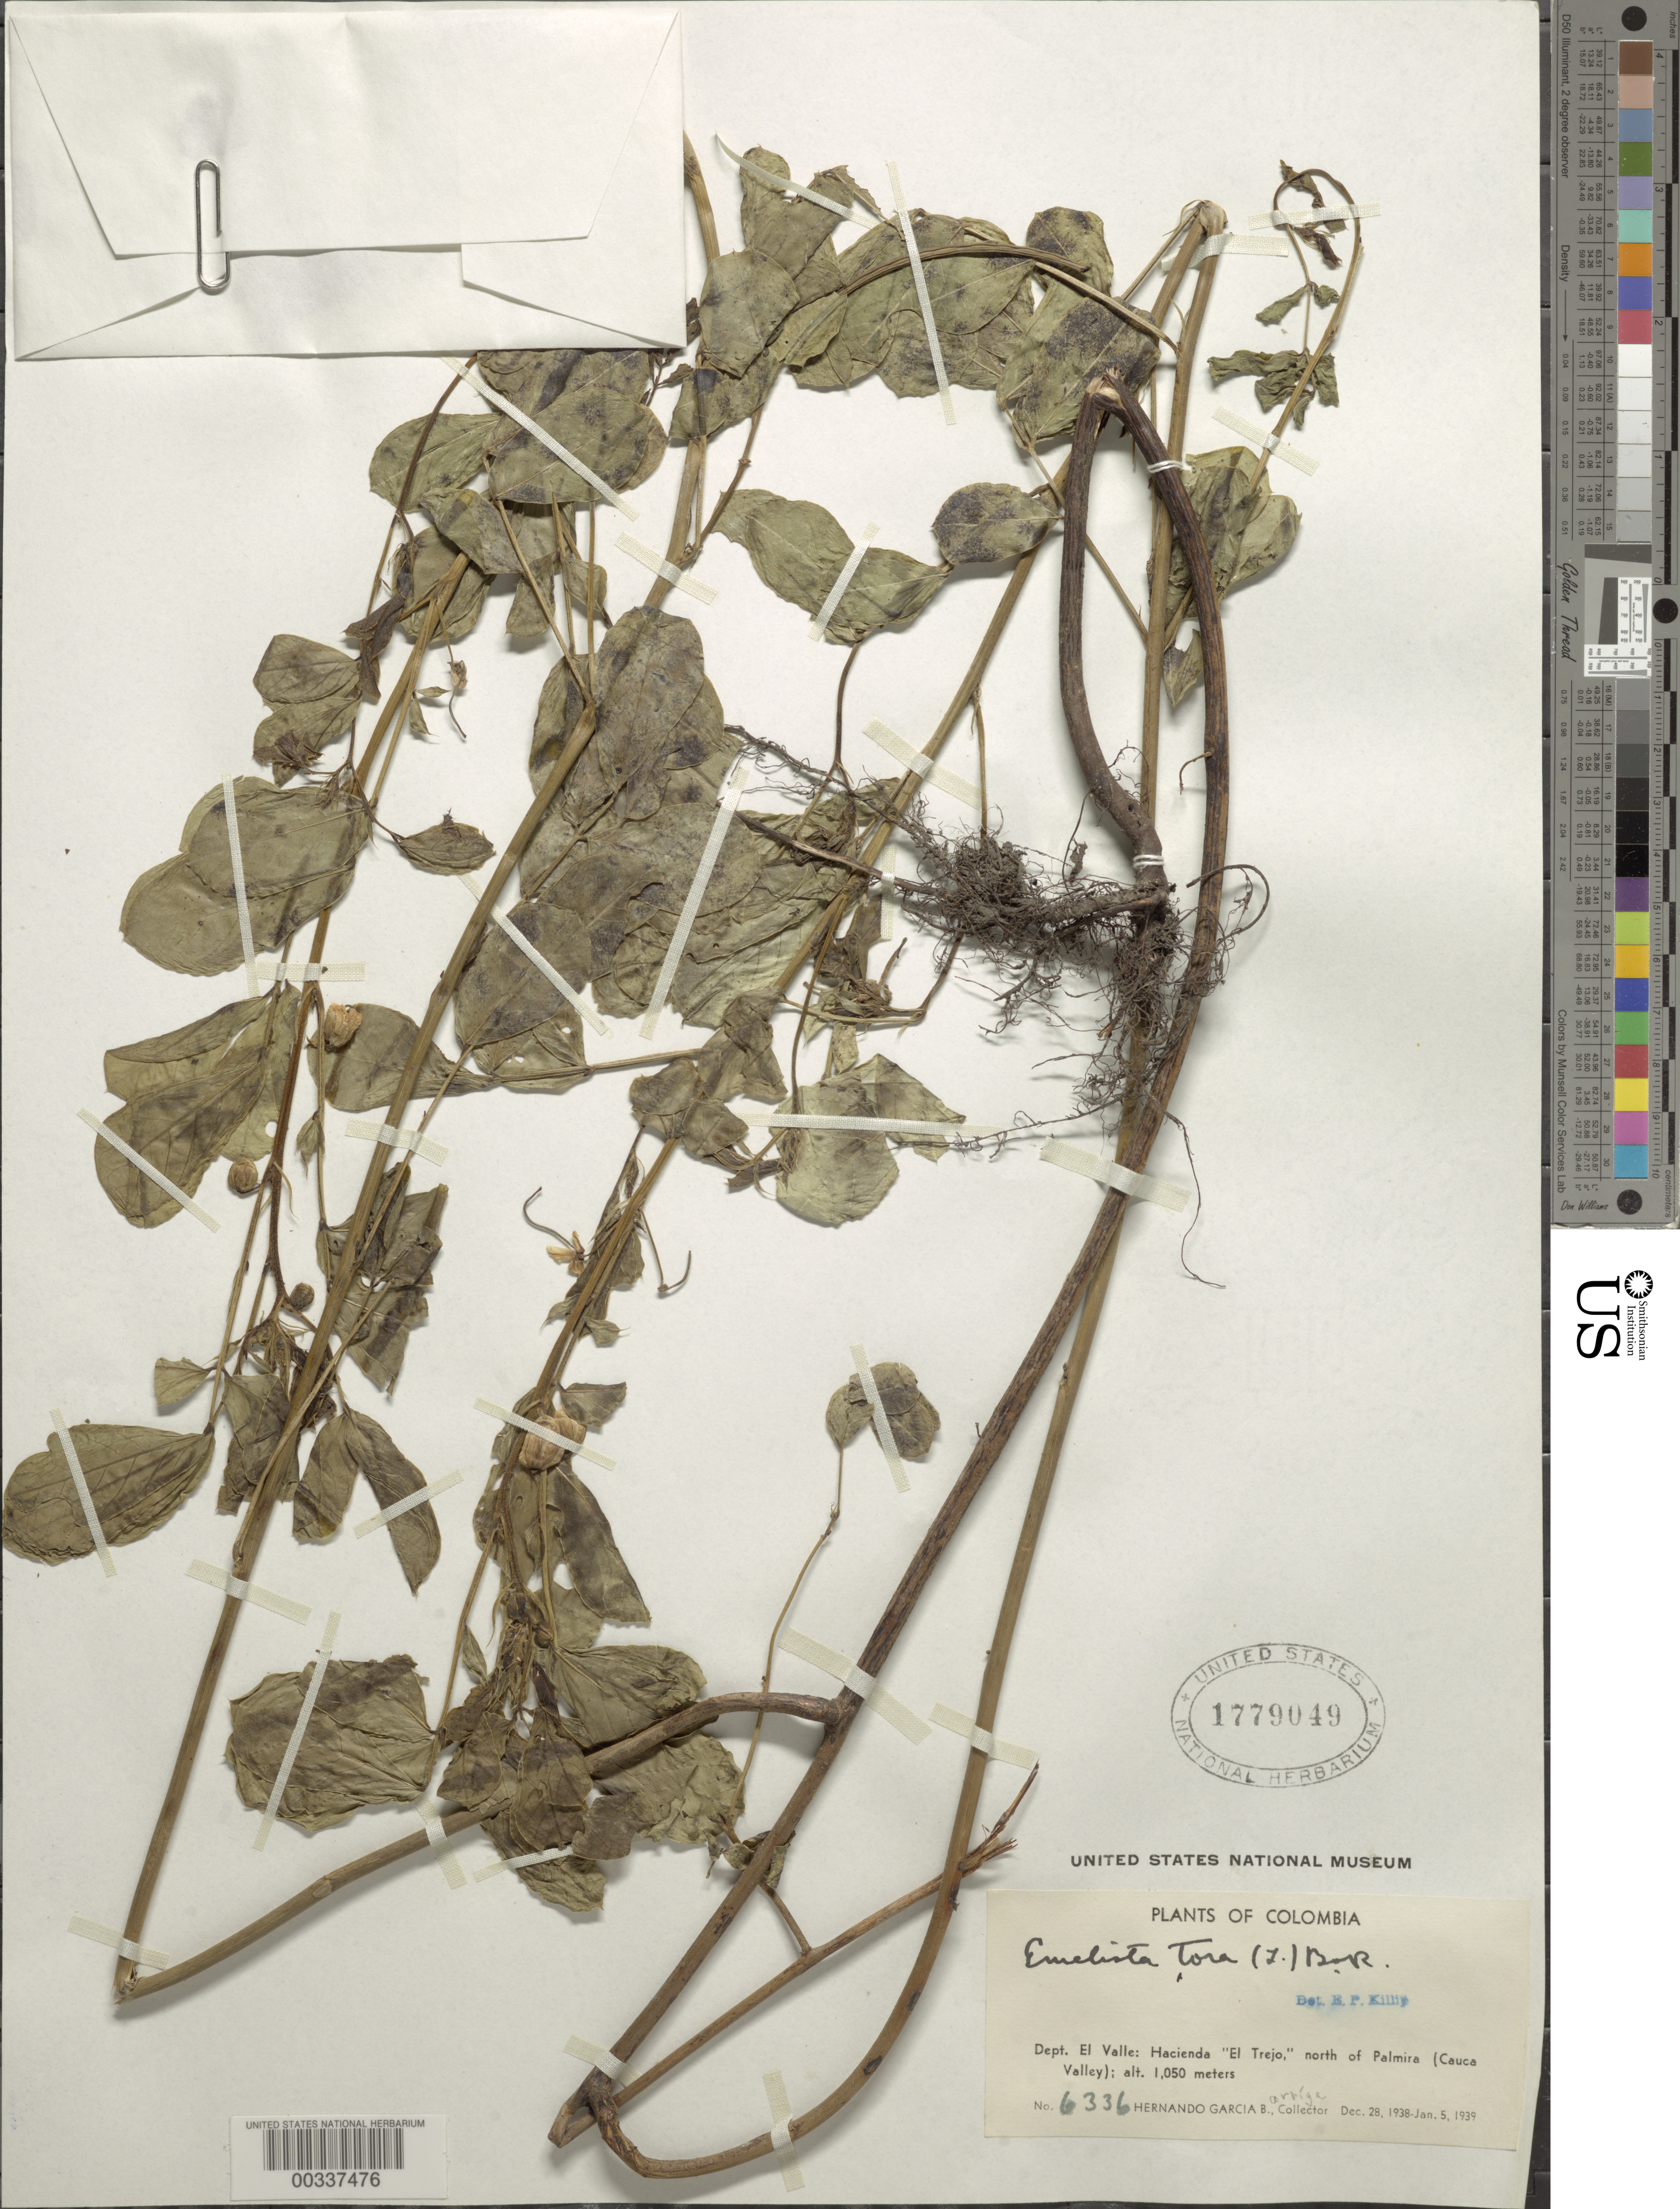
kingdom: Plantae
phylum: Tracheophyta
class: Magnoliopsida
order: Fabales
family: Fabaceae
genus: Senna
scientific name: Senna obtusifolia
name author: (L.) H.S. Irwin & Barneby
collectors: H. García Barriga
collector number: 6336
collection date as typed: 28 Dec 1938 to 05 Jan 1939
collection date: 1938-12-28/1939-01-05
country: Colombia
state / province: Valle del Cauca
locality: Hacienda "El Trejo", N of Palmira (Cauca Valley)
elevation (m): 1050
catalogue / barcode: US 1779049